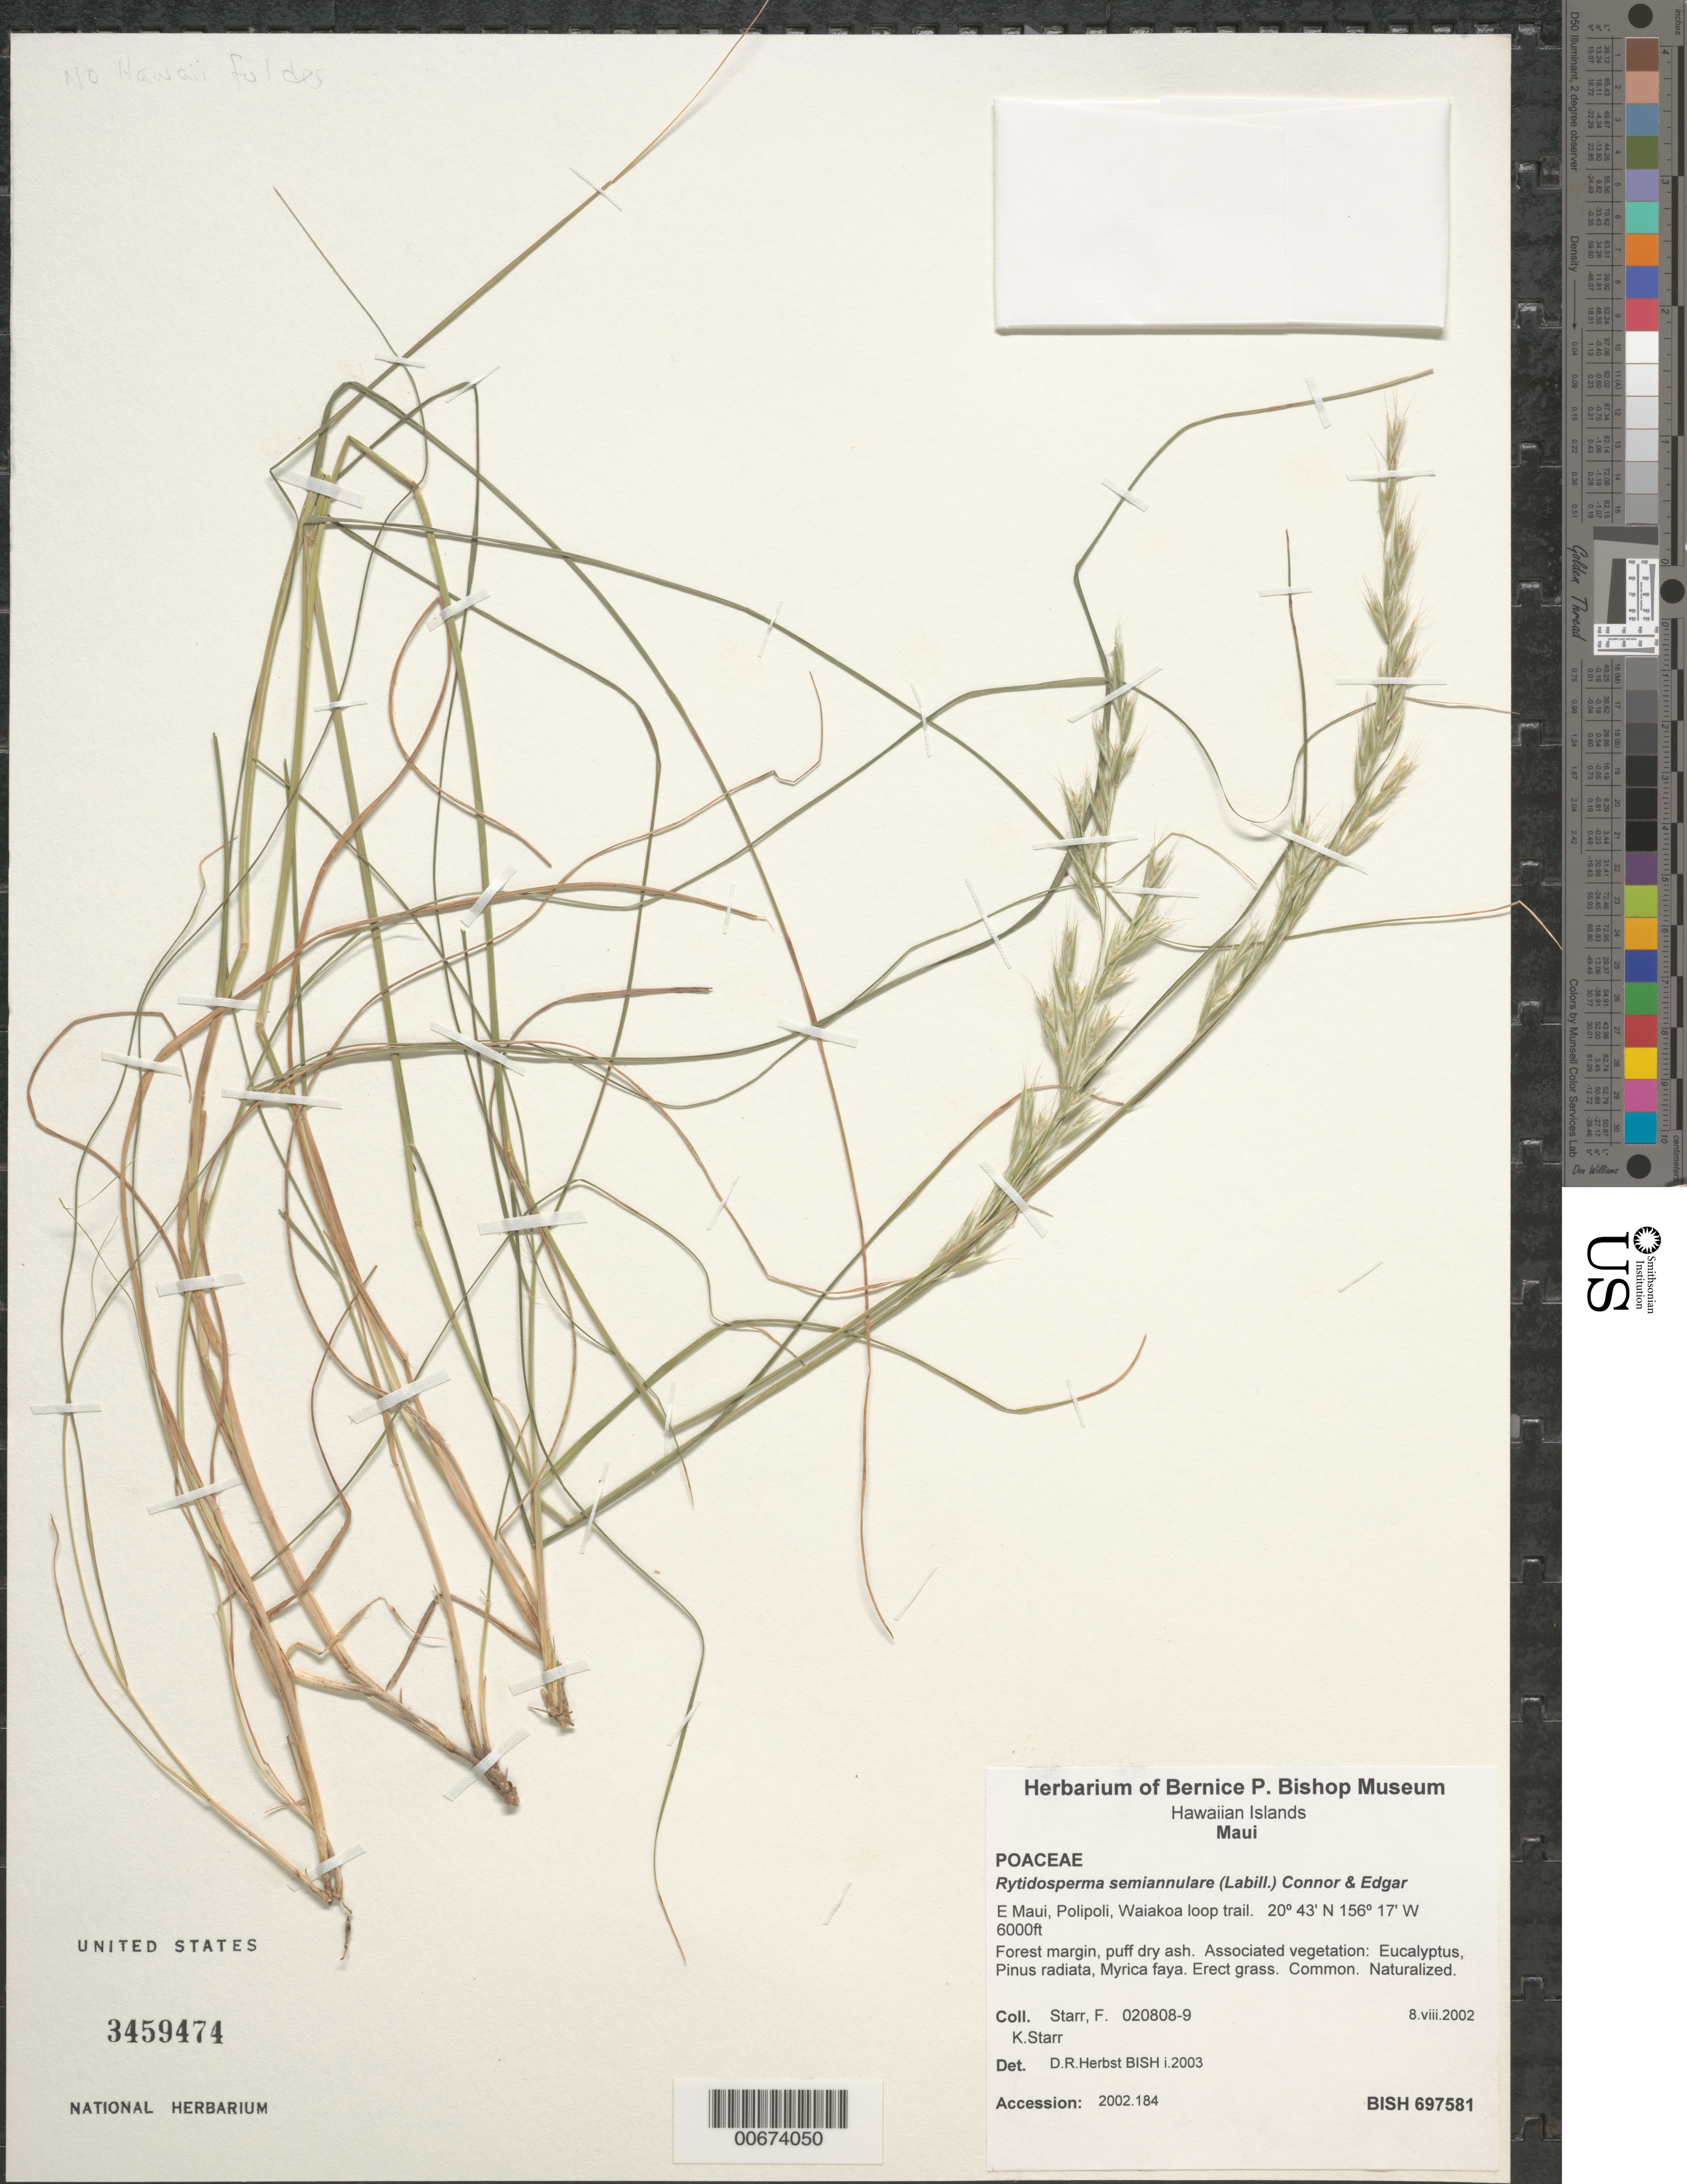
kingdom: Plantae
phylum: Tracheophyta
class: Liliopsida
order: Poales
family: Poaceae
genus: Rytidosperma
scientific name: Rytidosperma biannulare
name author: (Zotov) Connor & Edgar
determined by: Faccenda, K.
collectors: F. Starr & K. Starr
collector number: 020808-9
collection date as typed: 8 Aug 2002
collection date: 2002-08-08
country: United States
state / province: Hawaii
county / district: Maui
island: Maui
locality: E Maui, Polipoli, Waiakoa loop trail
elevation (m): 1828.8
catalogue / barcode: US 3459474